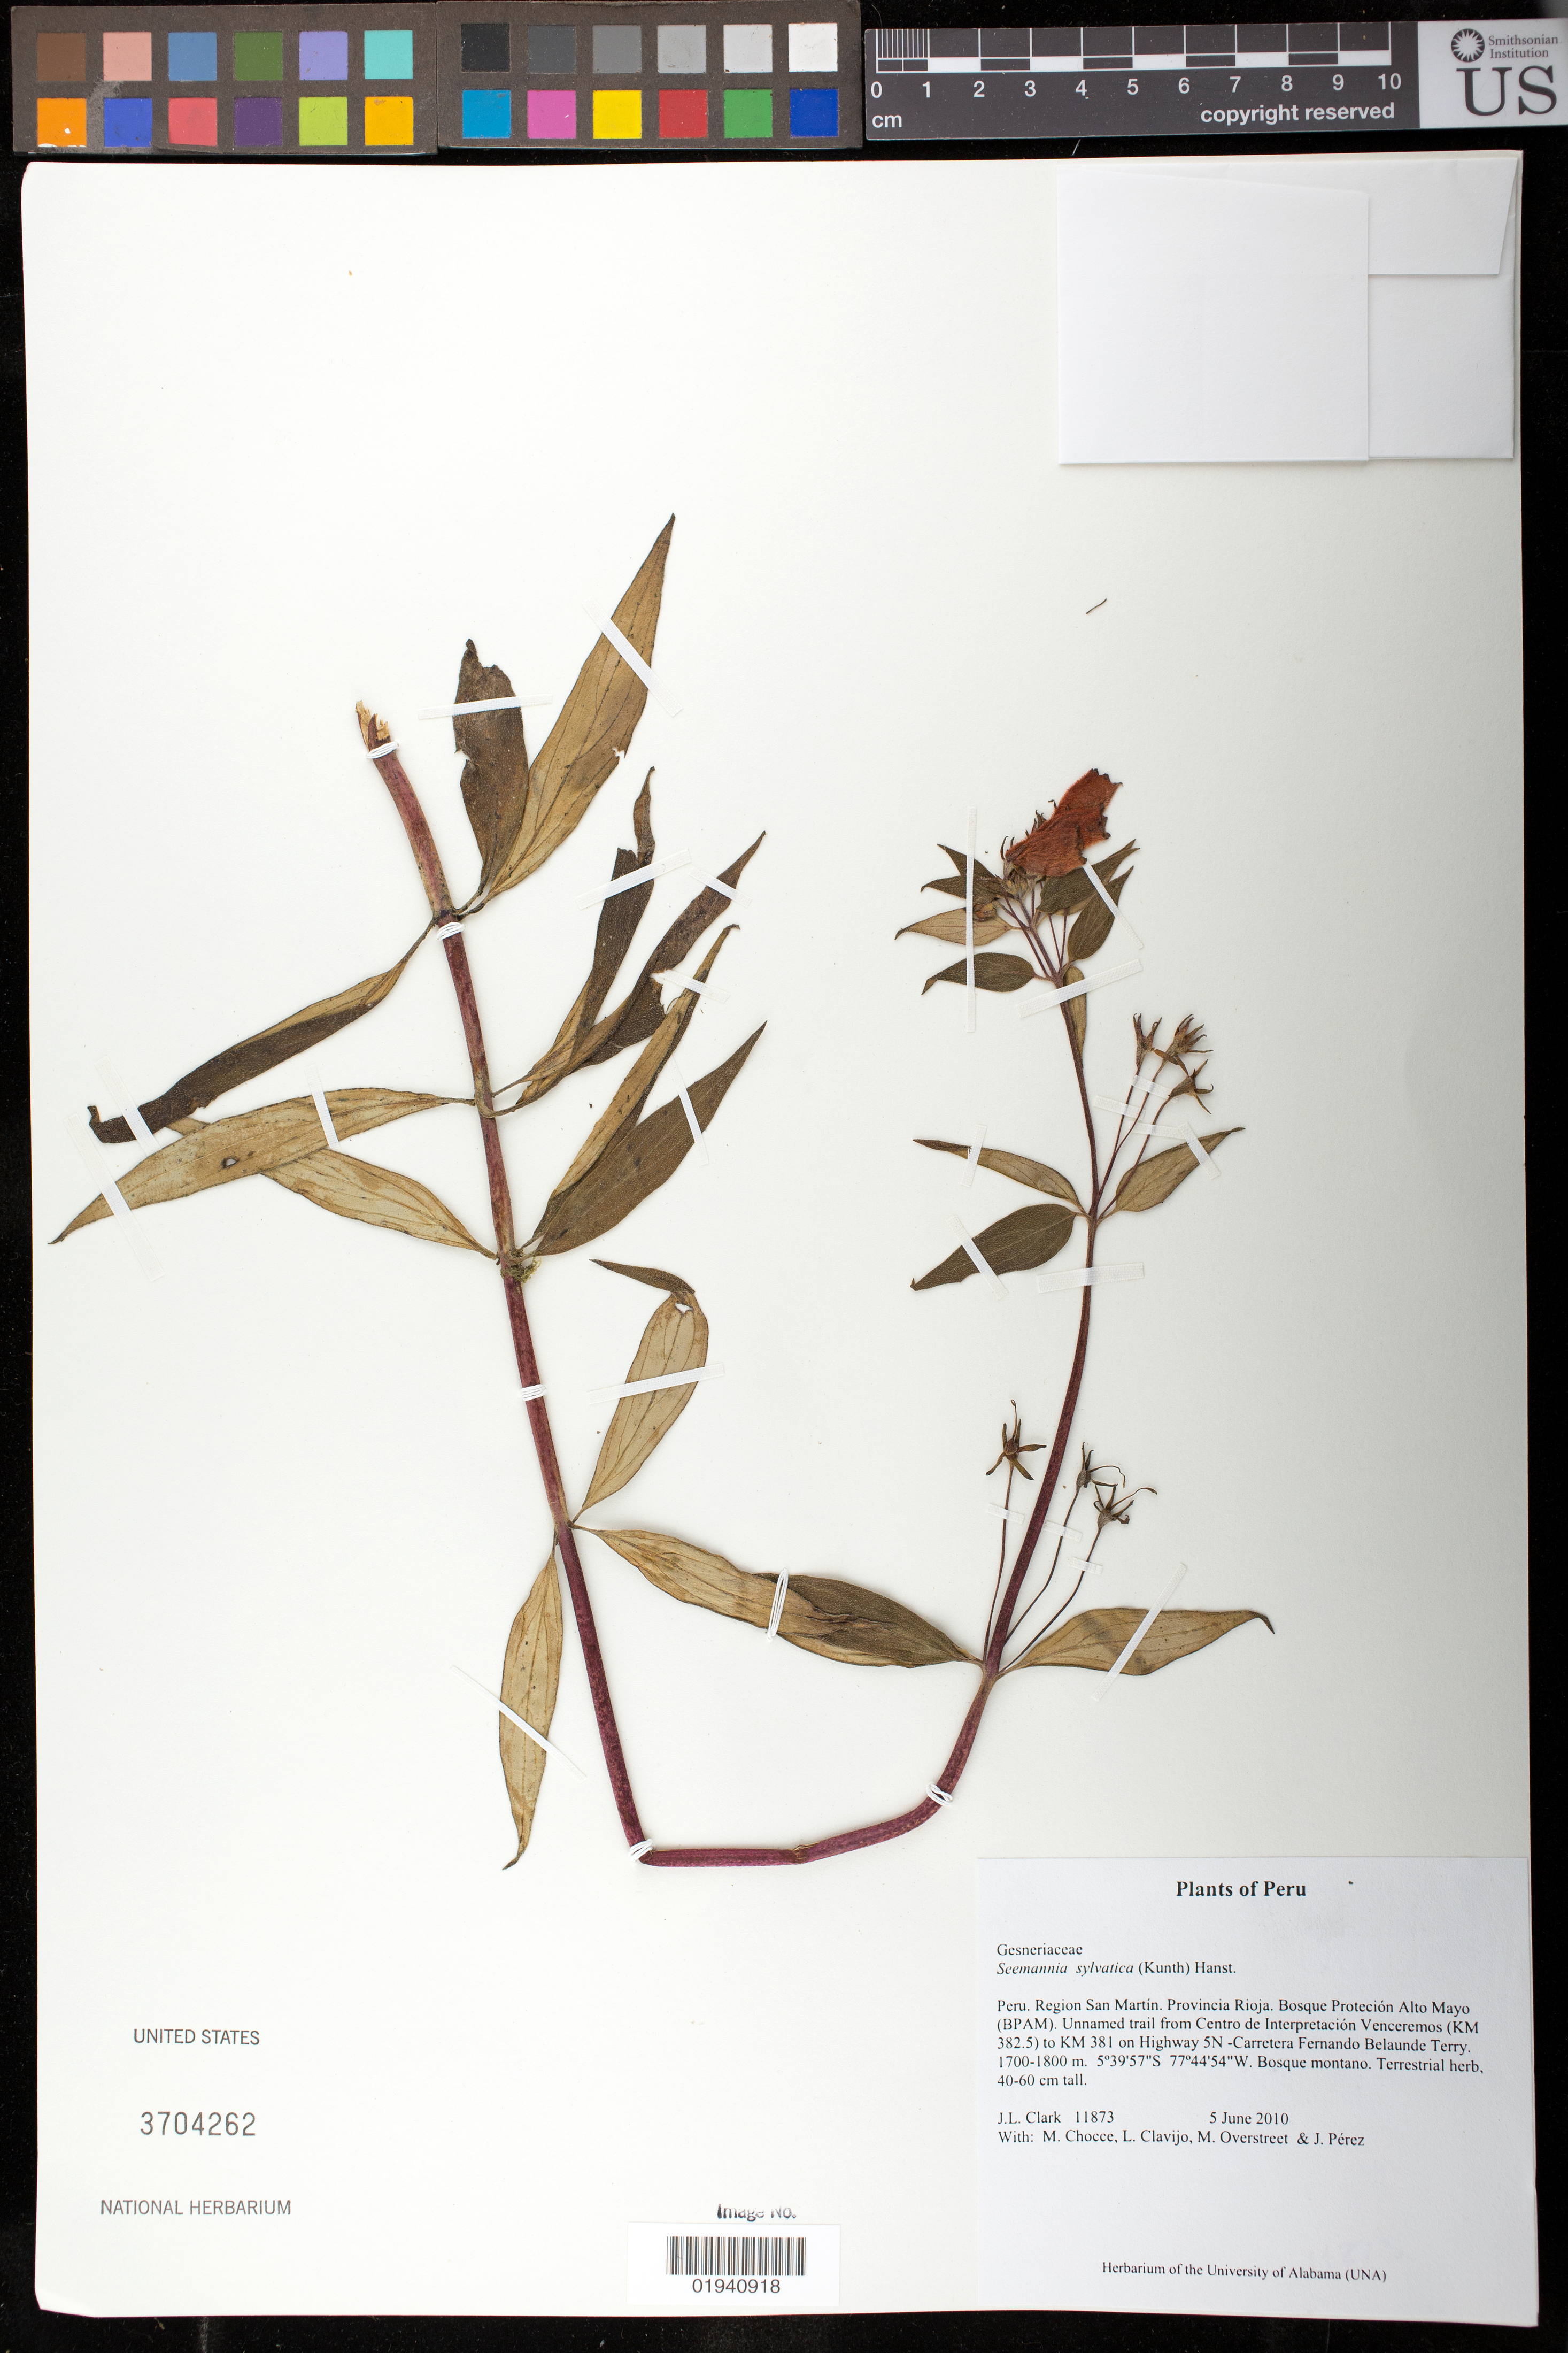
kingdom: Plantae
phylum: Tracheophyta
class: Magnoliopsida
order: Lamiales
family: Gesneriaceae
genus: Seemannia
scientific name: Seemannia sylvatica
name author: (Kunth) Hanst.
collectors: J. L. Clark, M. Chocce, L. Clavijo, M. Overstreet & J. Perez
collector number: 11873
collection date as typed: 5 Jun 2010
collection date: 2010-06-05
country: Peru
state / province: San Martín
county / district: Rioja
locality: Bosque Protecion Alto Mayo (BPAM). Unnamed trail from Centro de Interpretacion Venceremos (KM 382.5) to KM 381 on Highway 5N. Carretera Fernando Belaunde Terry.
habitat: Bosque montano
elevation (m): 1700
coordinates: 5 39 57 S, 77 44 54 W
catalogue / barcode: US 3704262